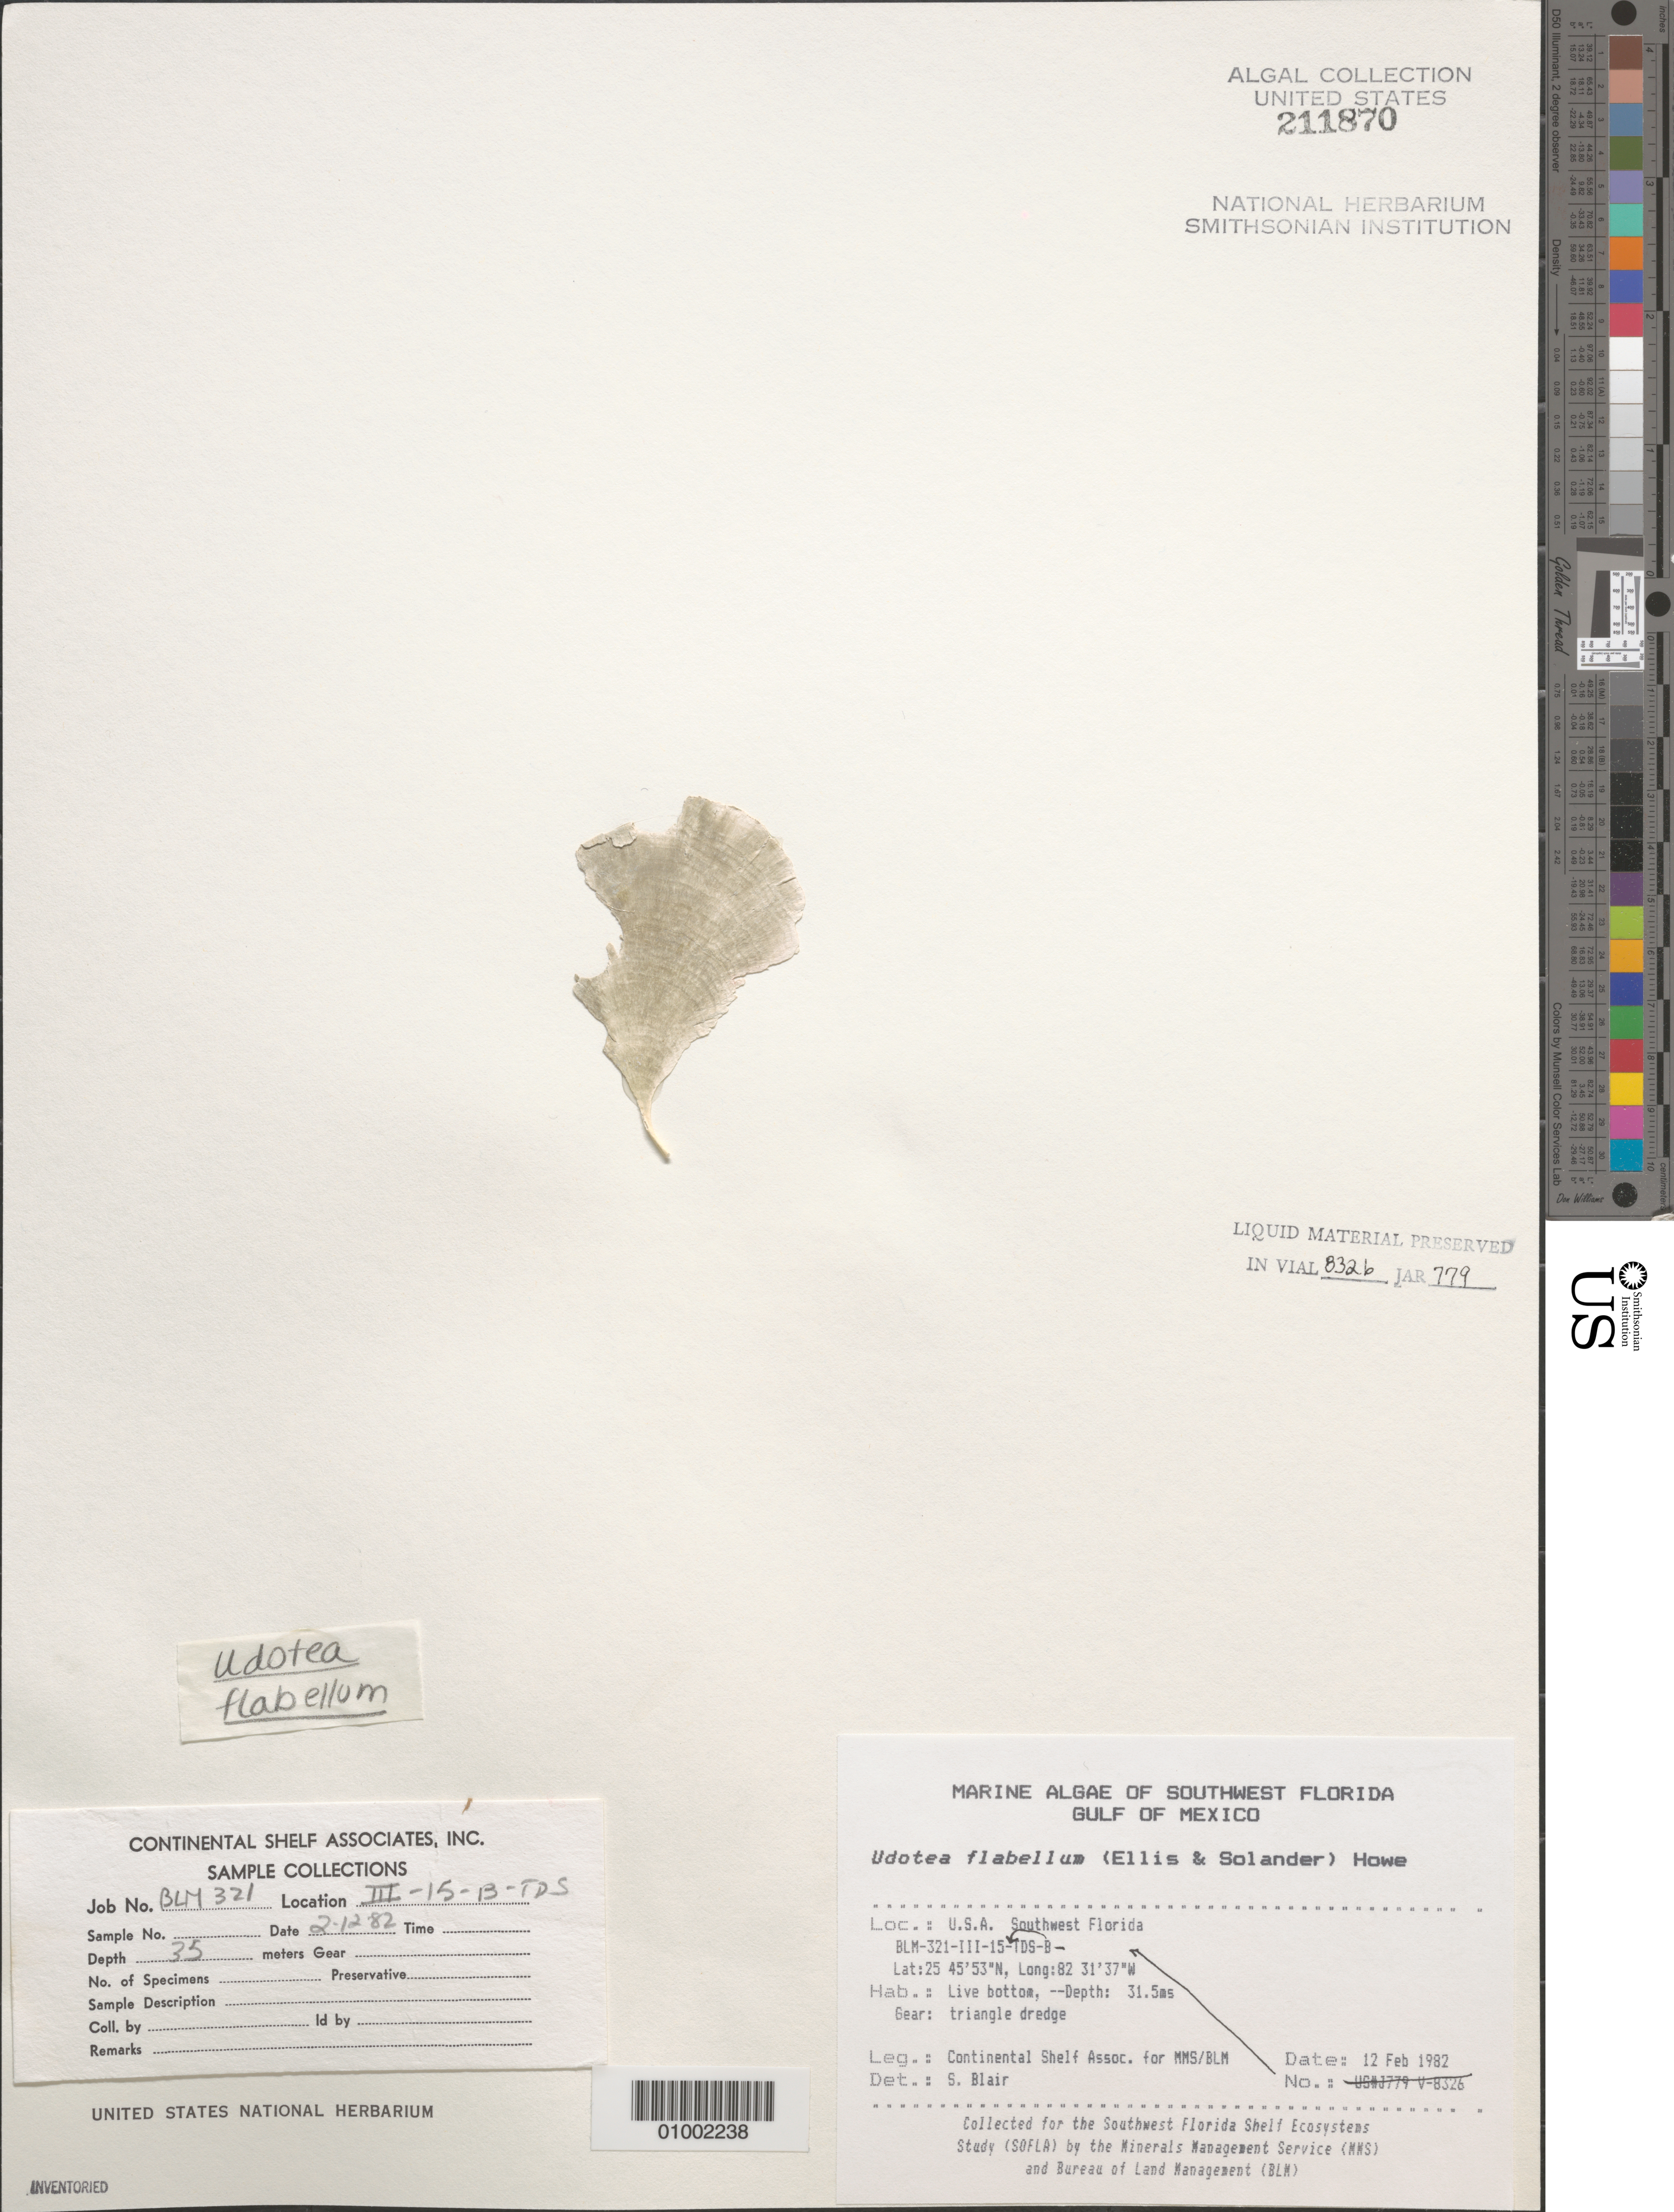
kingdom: Plantae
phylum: Chlorophyta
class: Ulvophyceae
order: Bryopsidales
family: Udoteaceae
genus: Udotea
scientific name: Udotea flabellum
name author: (J. Ellis & Sol.) M. Howe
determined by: Blair, S. M.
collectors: Continental Shelf Associates for the MMS/BLM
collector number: BLM-321-III-15-B-TDS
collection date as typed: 12 Feb 1982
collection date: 1982-02-12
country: United States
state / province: Florida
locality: Gulf of Mexico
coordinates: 25 45'53"N, 82 31'37"W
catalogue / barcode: US 211870